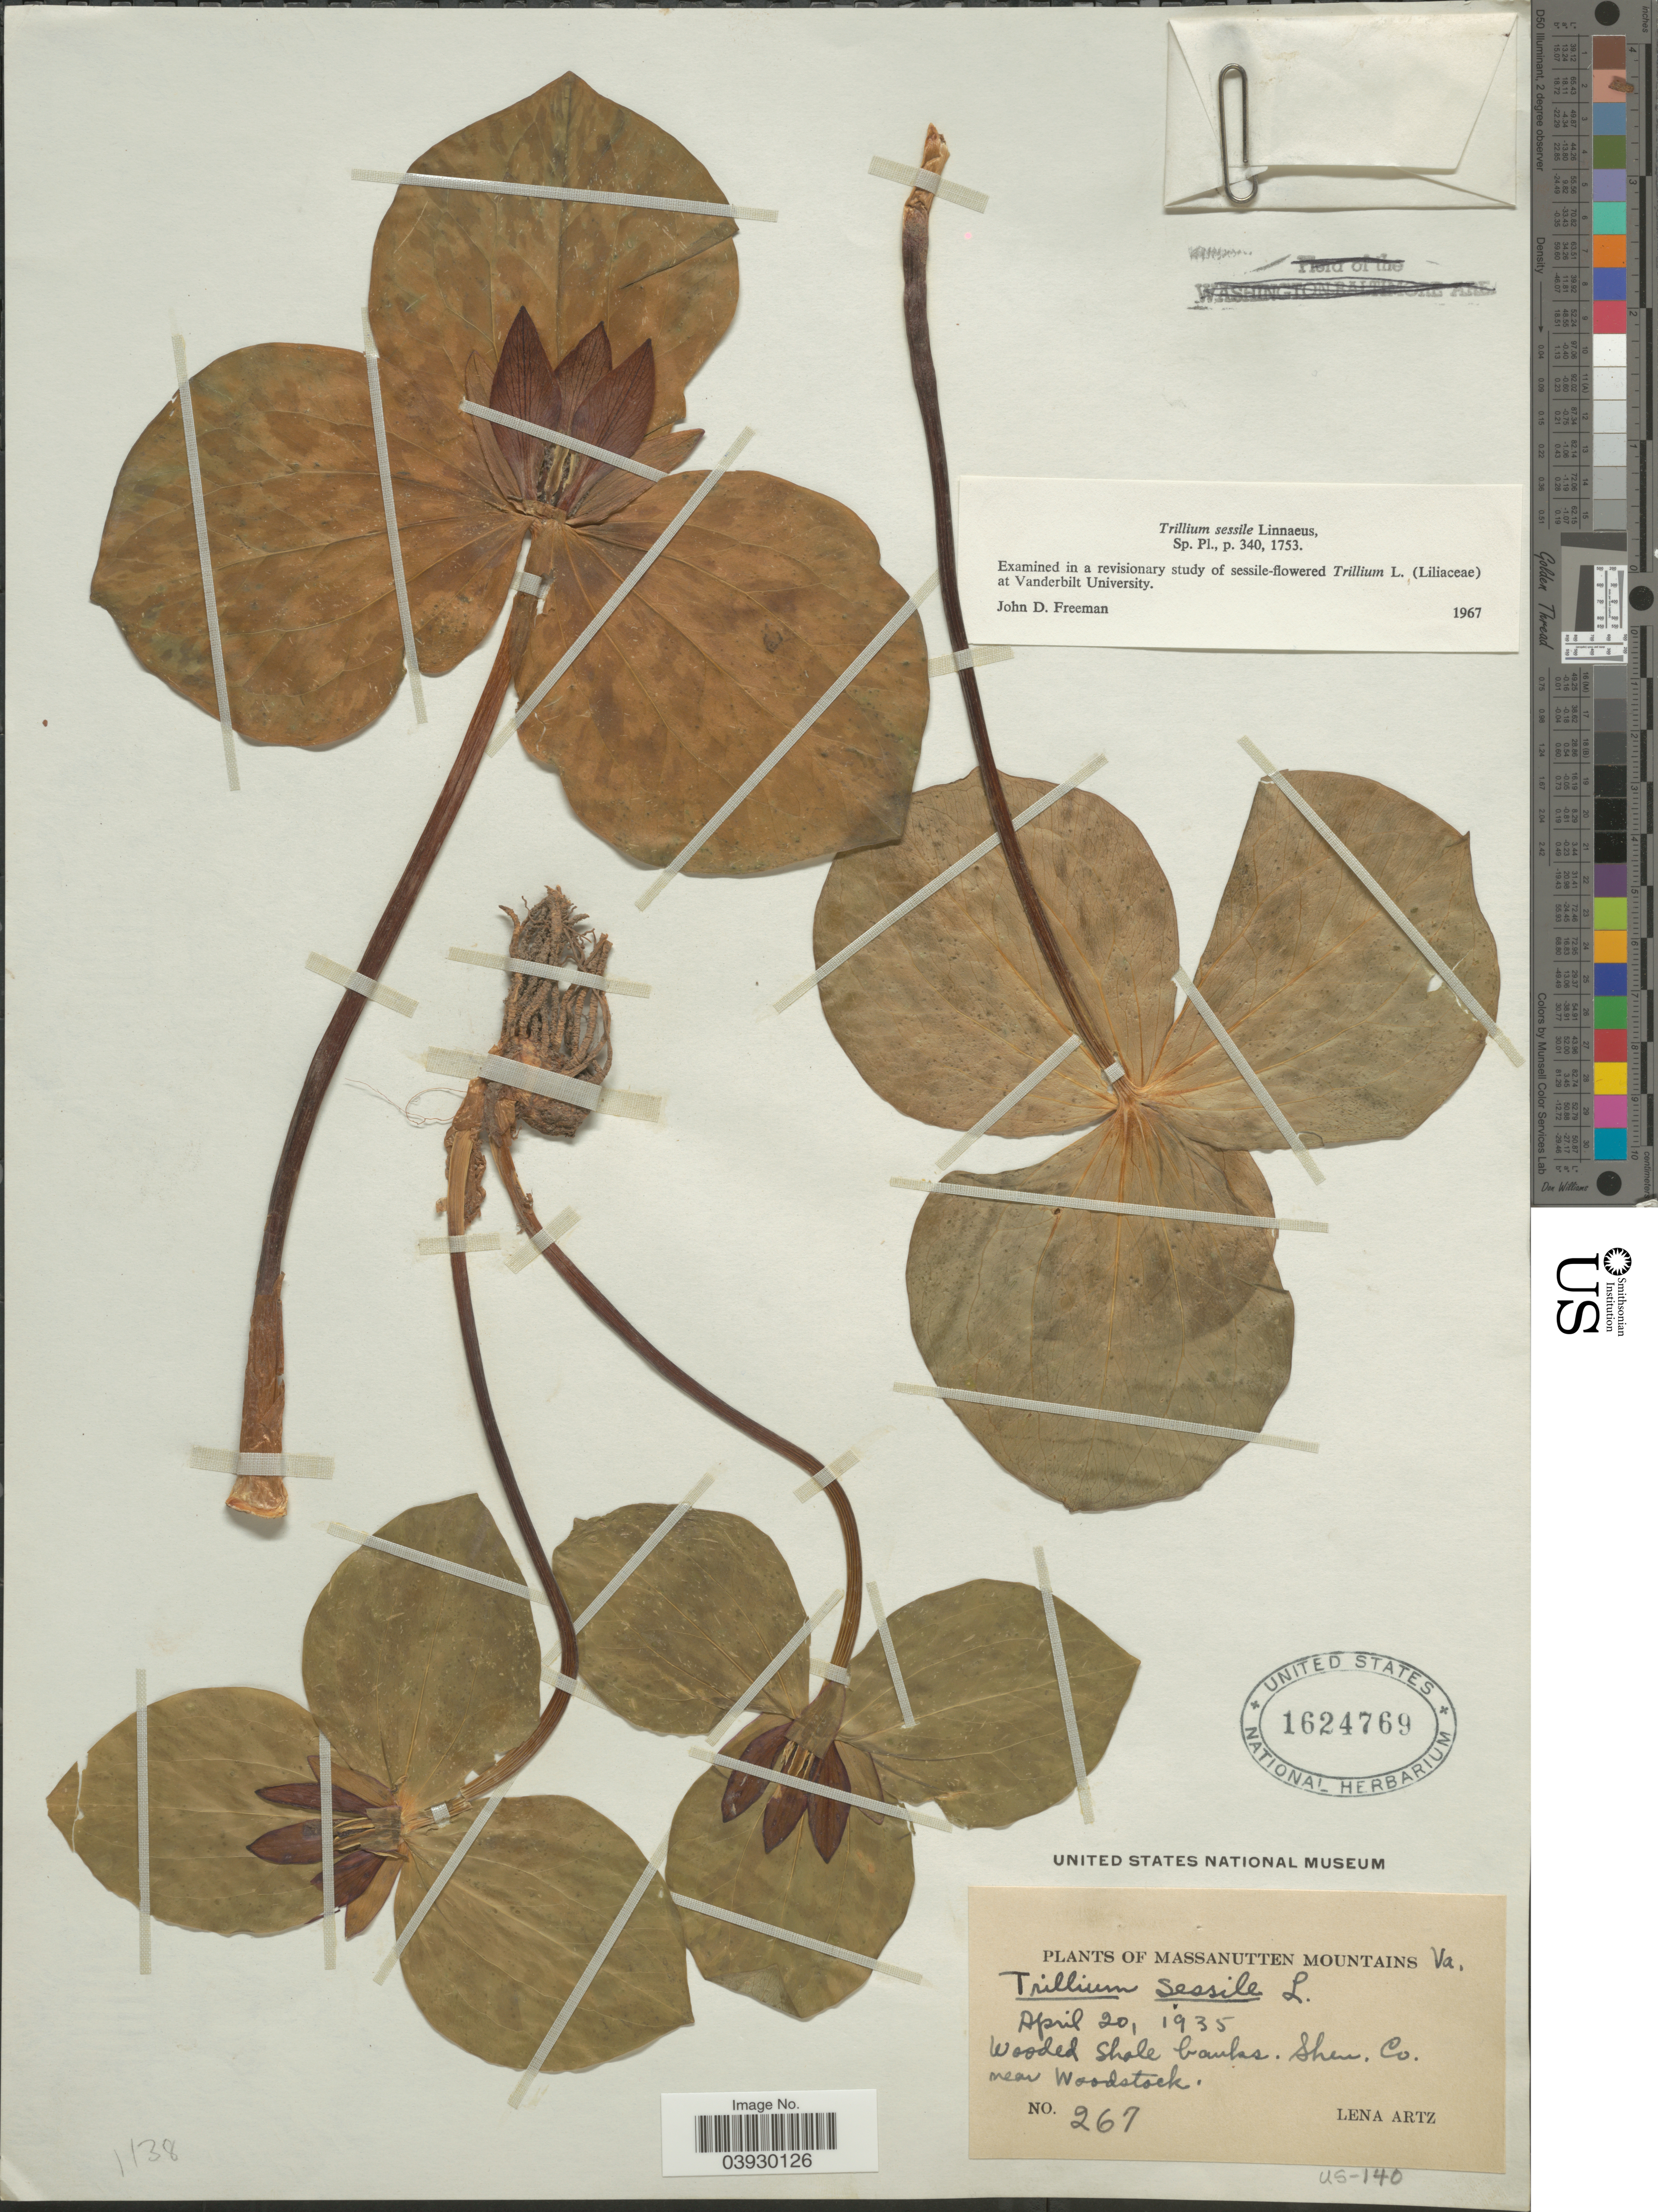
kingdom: Plantae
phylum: Tracheophyta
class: Liliopsida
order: Liliales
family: Melanthiaceae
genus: Trillium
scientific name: Trillium sessile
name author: L.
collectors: L. Artz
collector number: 267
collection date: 1935-04-20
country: United States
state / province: Virginia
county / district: Shenandoah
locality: Massanutten Mountains. Shen. Co. near Woodstock.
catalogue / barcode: US 1624769